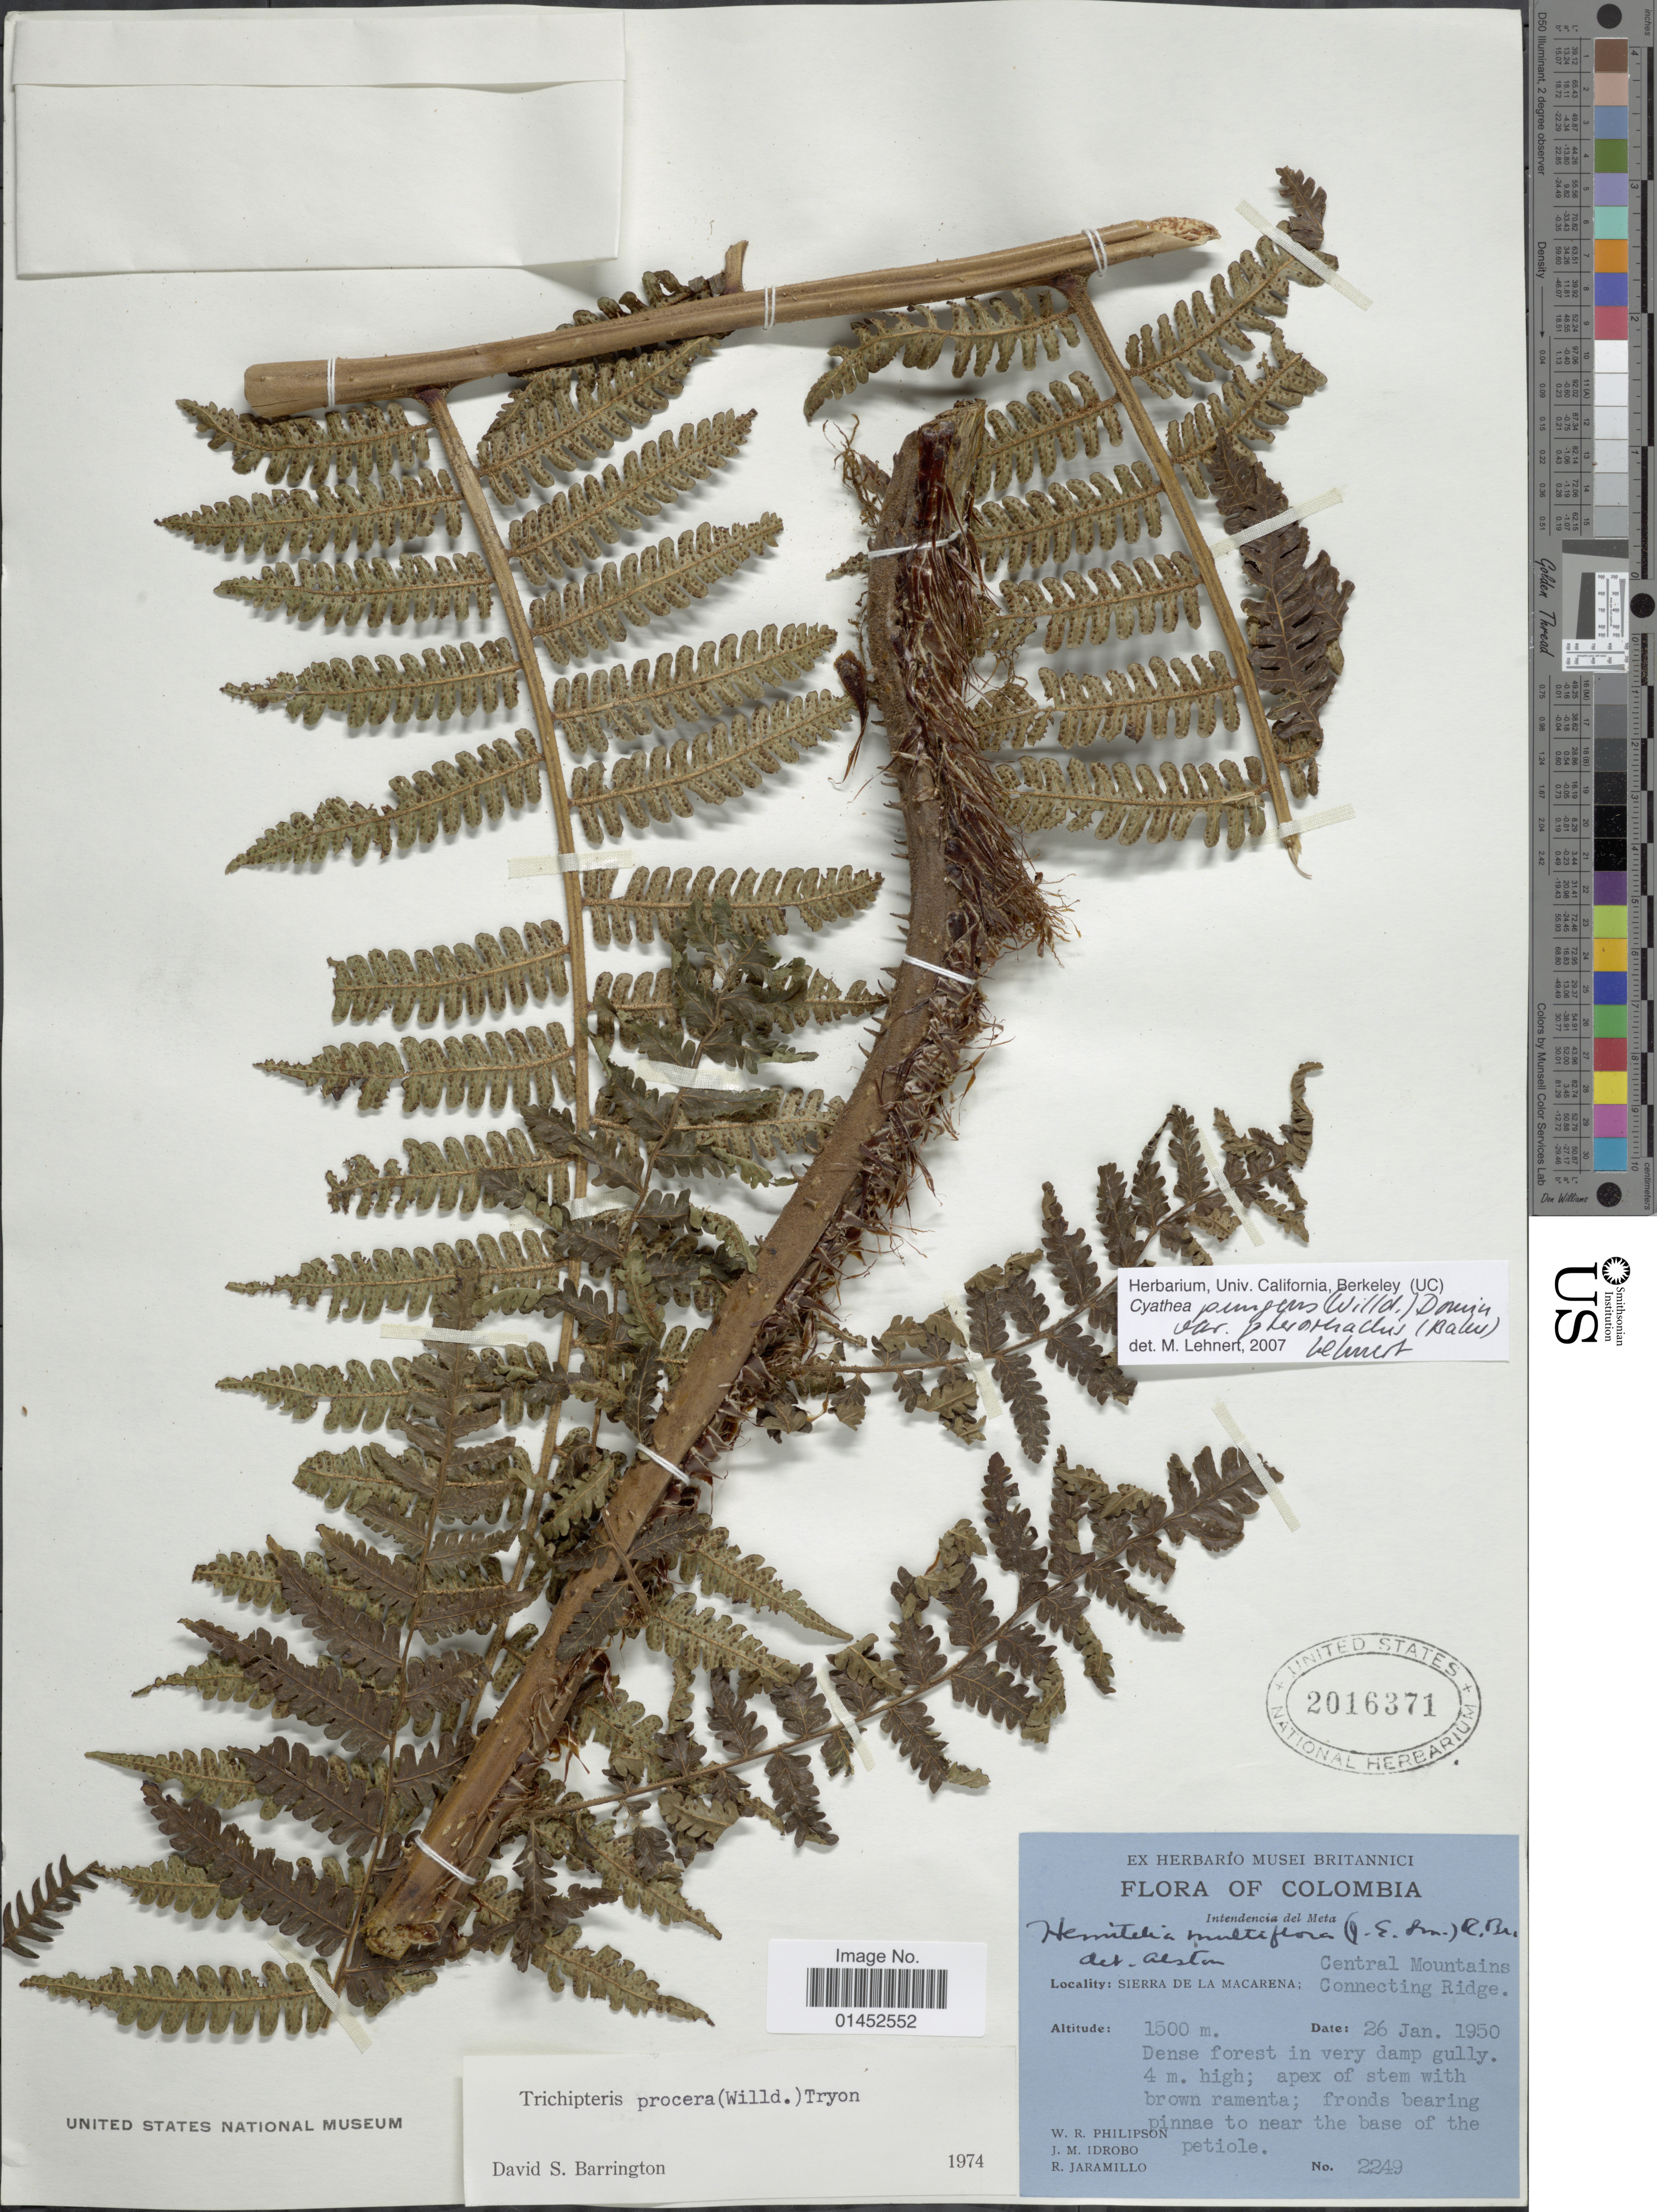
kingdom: Plantae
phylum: Tracheophyta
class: Polypodiopsida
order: Cyatheales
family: Cyatheaceae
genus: Cyathea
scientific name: Cyathea pungens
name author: (Willd.) Domin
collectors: W. R. Philipson, J. M. Idrobo & R. Jaramillo M.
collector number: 2249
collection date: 1950-01-26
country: Colombia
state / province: Meta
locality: Intendencia del Meta, Sierra de La macarena: Central Mountains Connecting Ridge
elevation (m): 1500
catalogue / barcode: US 2016371